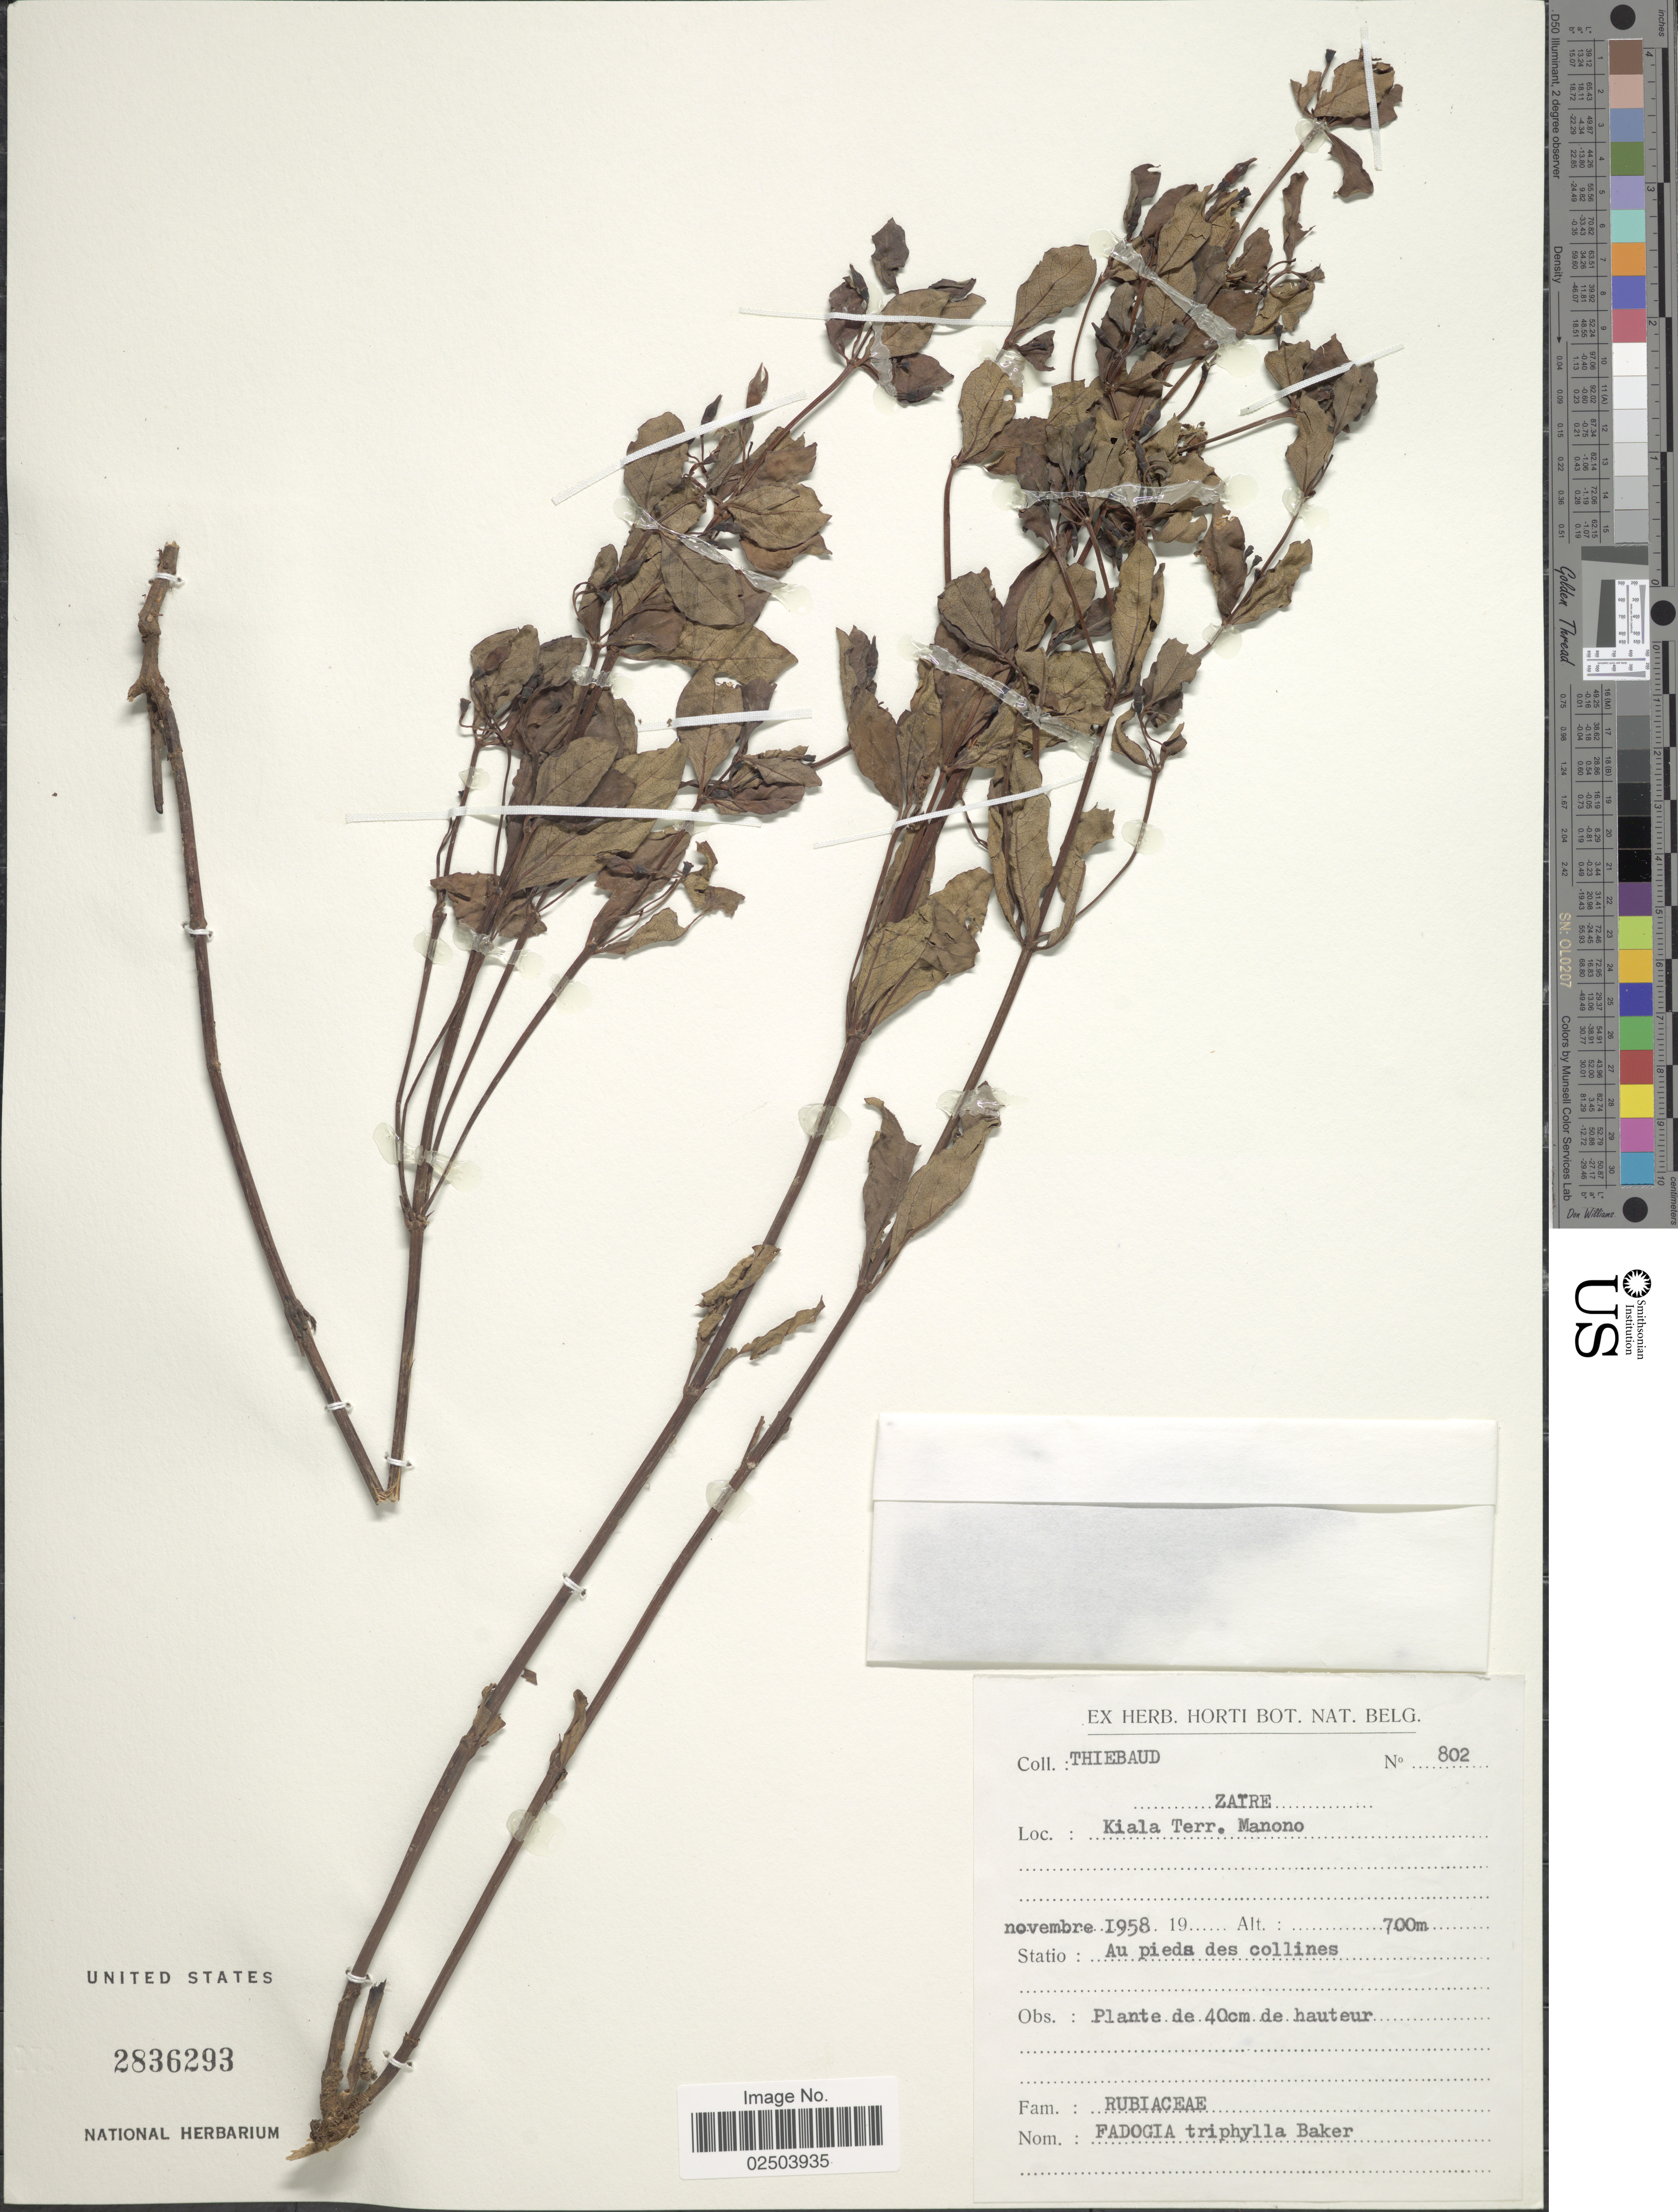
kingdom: Plantae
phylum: Tracheophyta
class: Magnoliopsida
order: Gentianales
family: Rubiaceae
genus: Fadogia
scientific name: Fadogia triphylla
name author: Baker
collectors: Thiebaud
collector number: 802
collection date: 1958-11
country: Congo, Democratic Republic of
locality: Zaire. Kiala Terr. Manono.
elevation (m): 700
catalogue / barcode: US 2836293